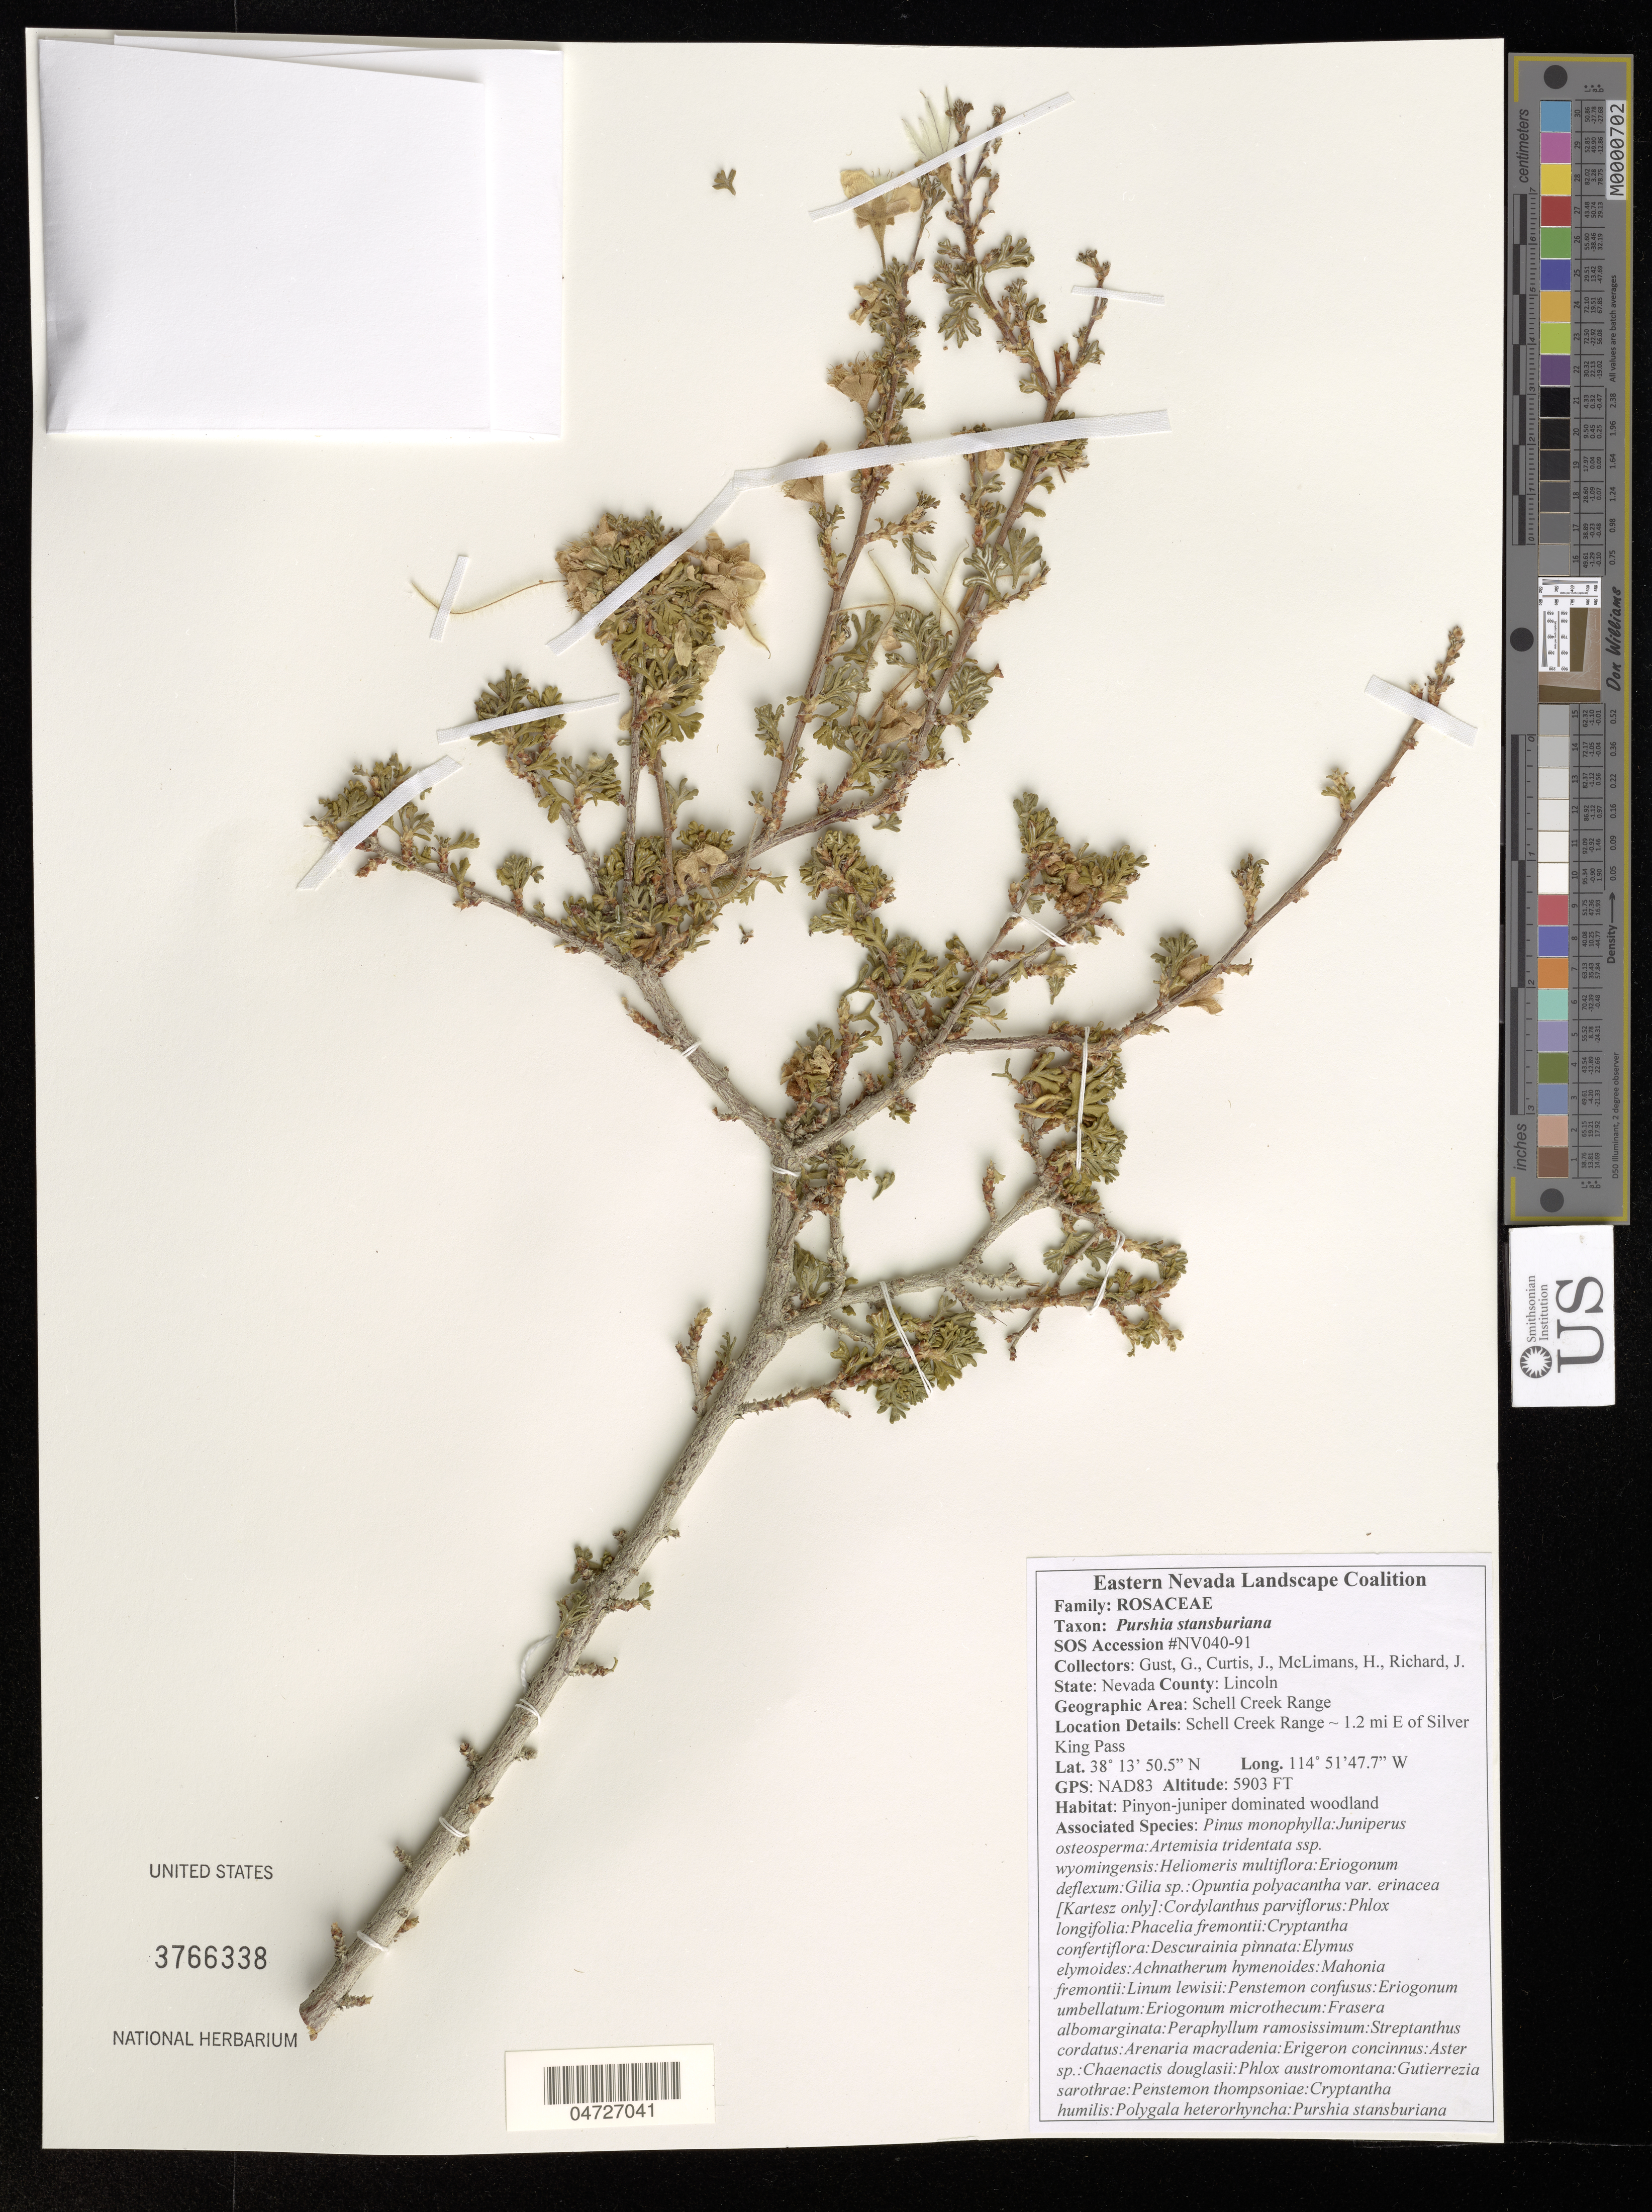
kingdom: Plantae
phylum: Tracheophyta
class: Magnoliopsida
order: Rosales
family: Rosaceae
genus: Purshia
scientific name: Purshia stansburyana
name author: (Torr.) Henrickson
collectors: G. Gust, J. Curtis, H. McLimans & J. Richard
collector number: NV040-91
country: United States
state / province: Nevada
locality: County: Lincoln. Schell Creek Range ~1.2 mi E of Silver King Pass.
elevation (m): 1799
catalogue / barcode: US 3766338